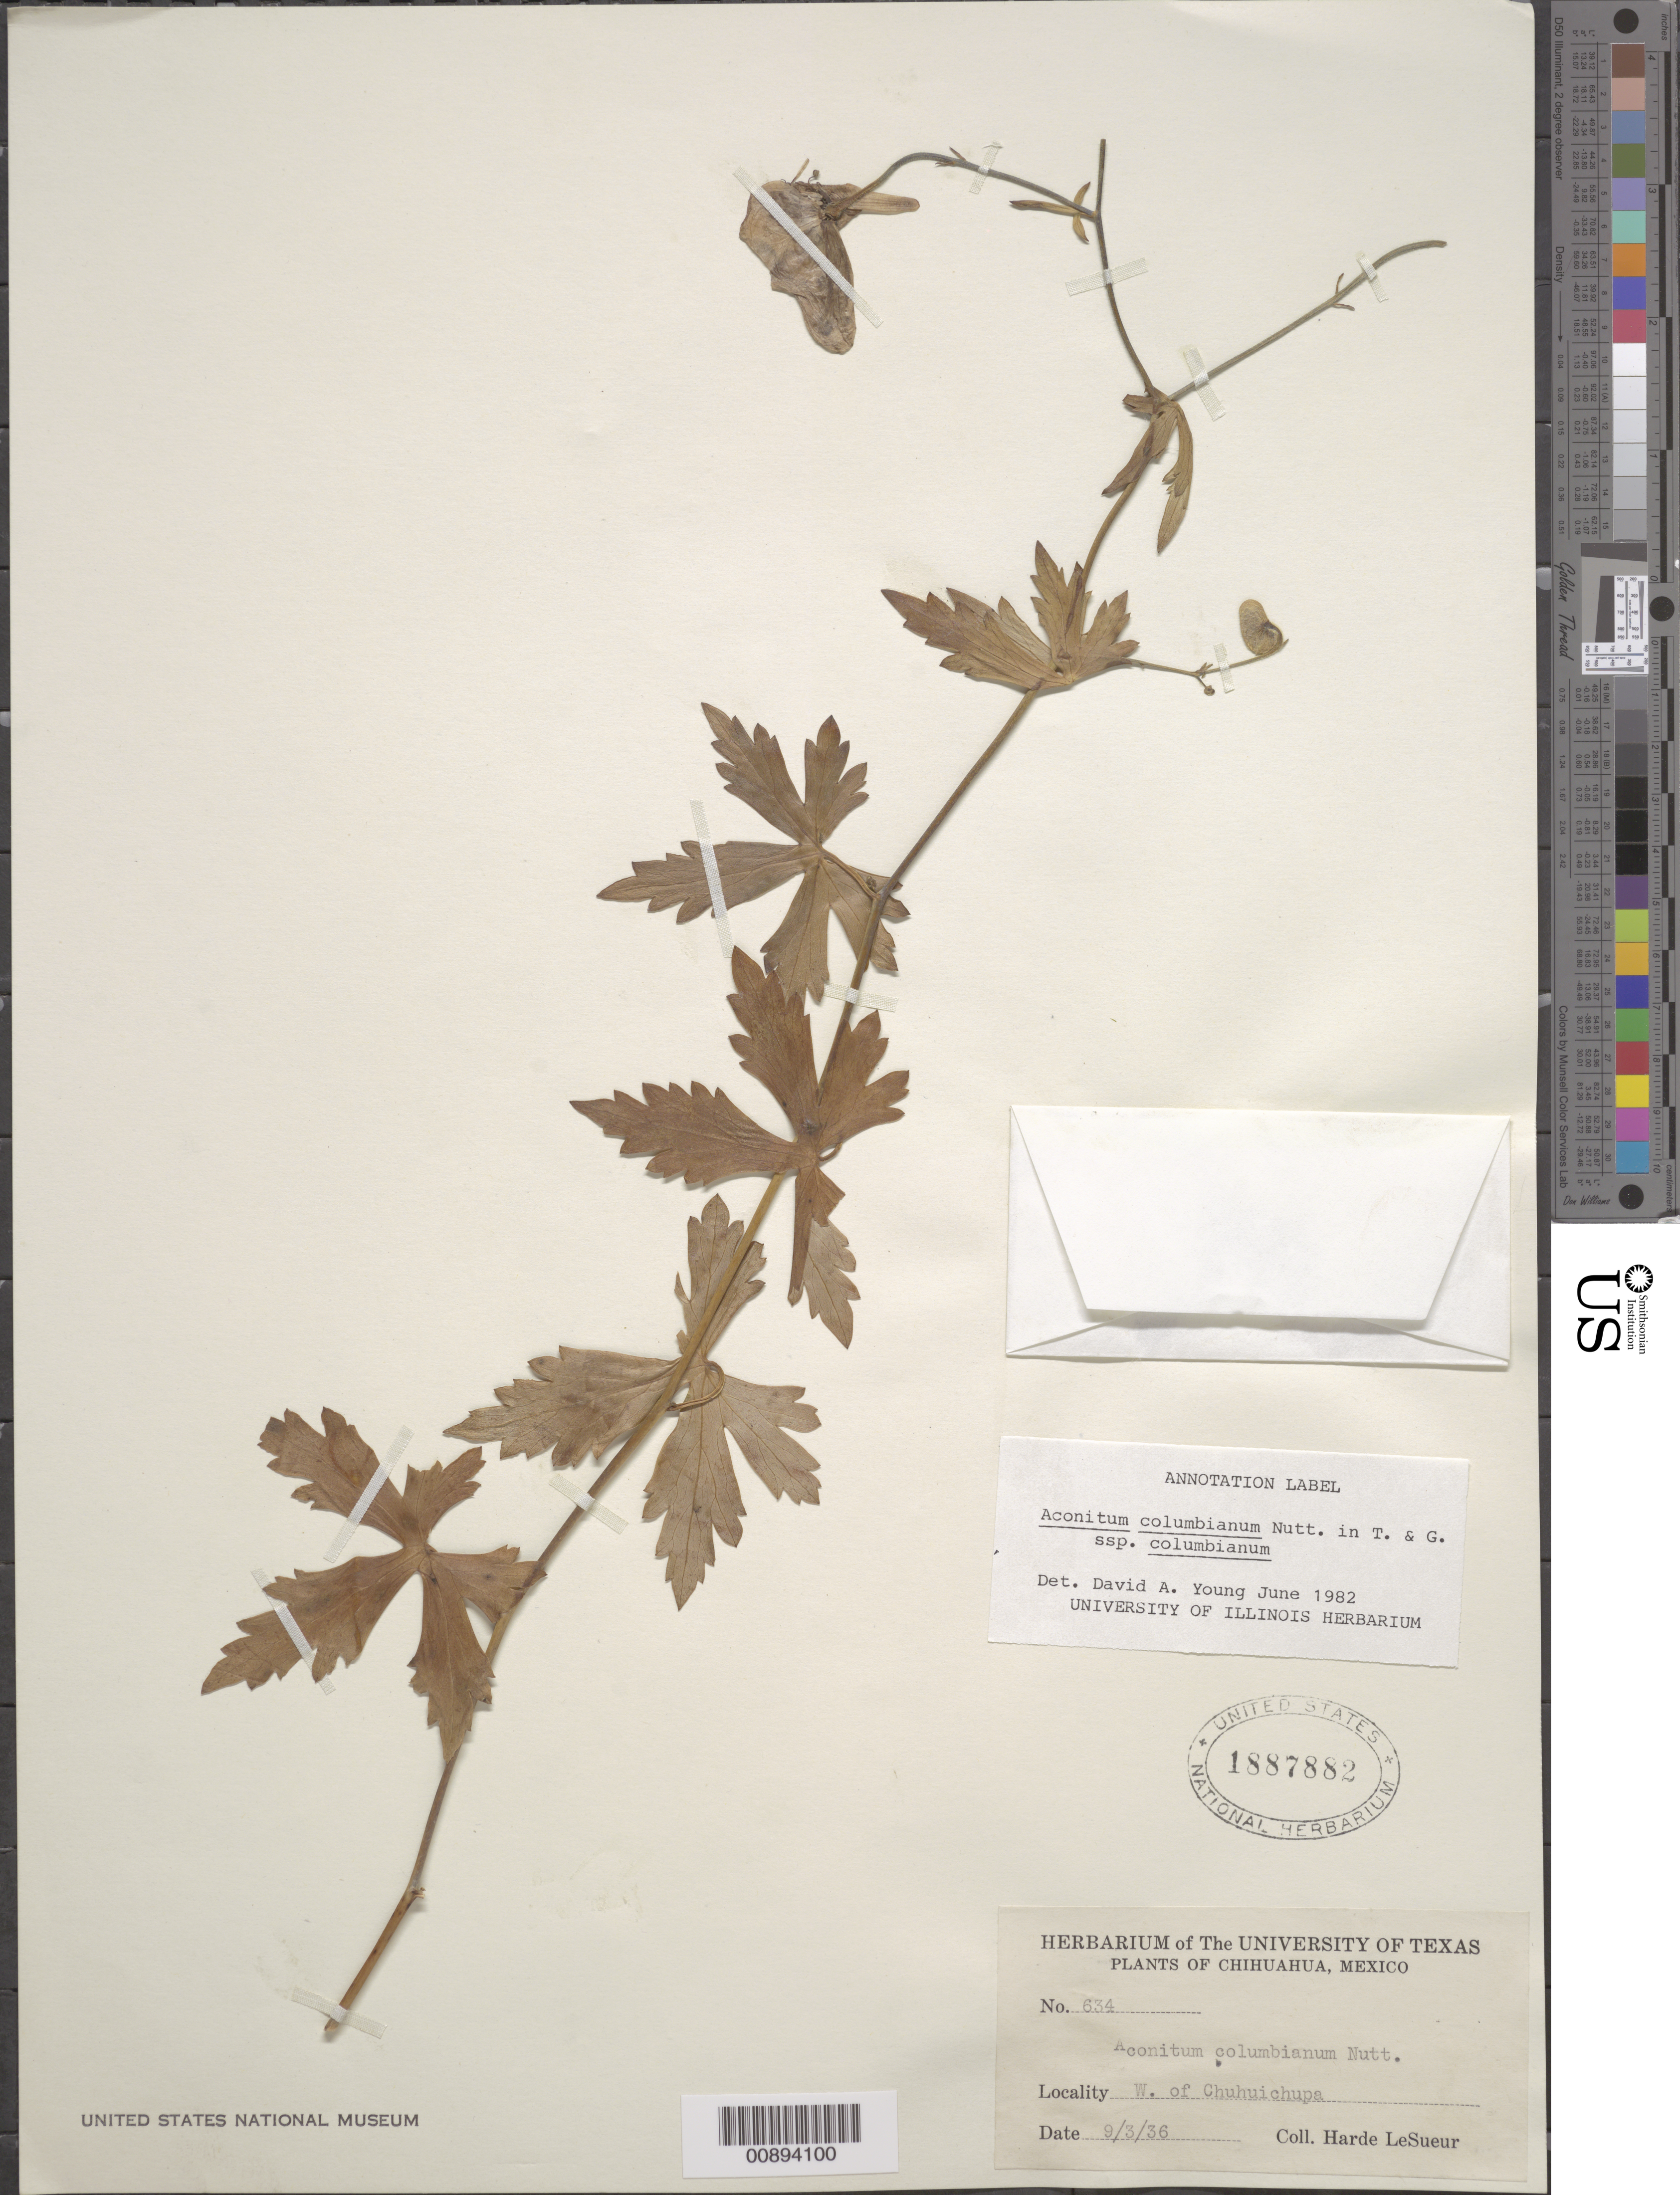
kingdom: Plantae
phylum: Tracheophyta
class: Magnoliopsida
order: Ranunculales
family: Ranunculaceae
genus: Aconitum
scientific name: Aconitum columbianum subsp. columbianum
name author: Nutt.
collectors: D. H. LeSueur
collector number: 634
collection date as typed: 03 Sep 1936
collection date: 1936-09-03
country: Mexico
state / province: Chihuahua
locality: W of Chuhuichupa, Chihuahua.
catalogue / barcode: US 1887882